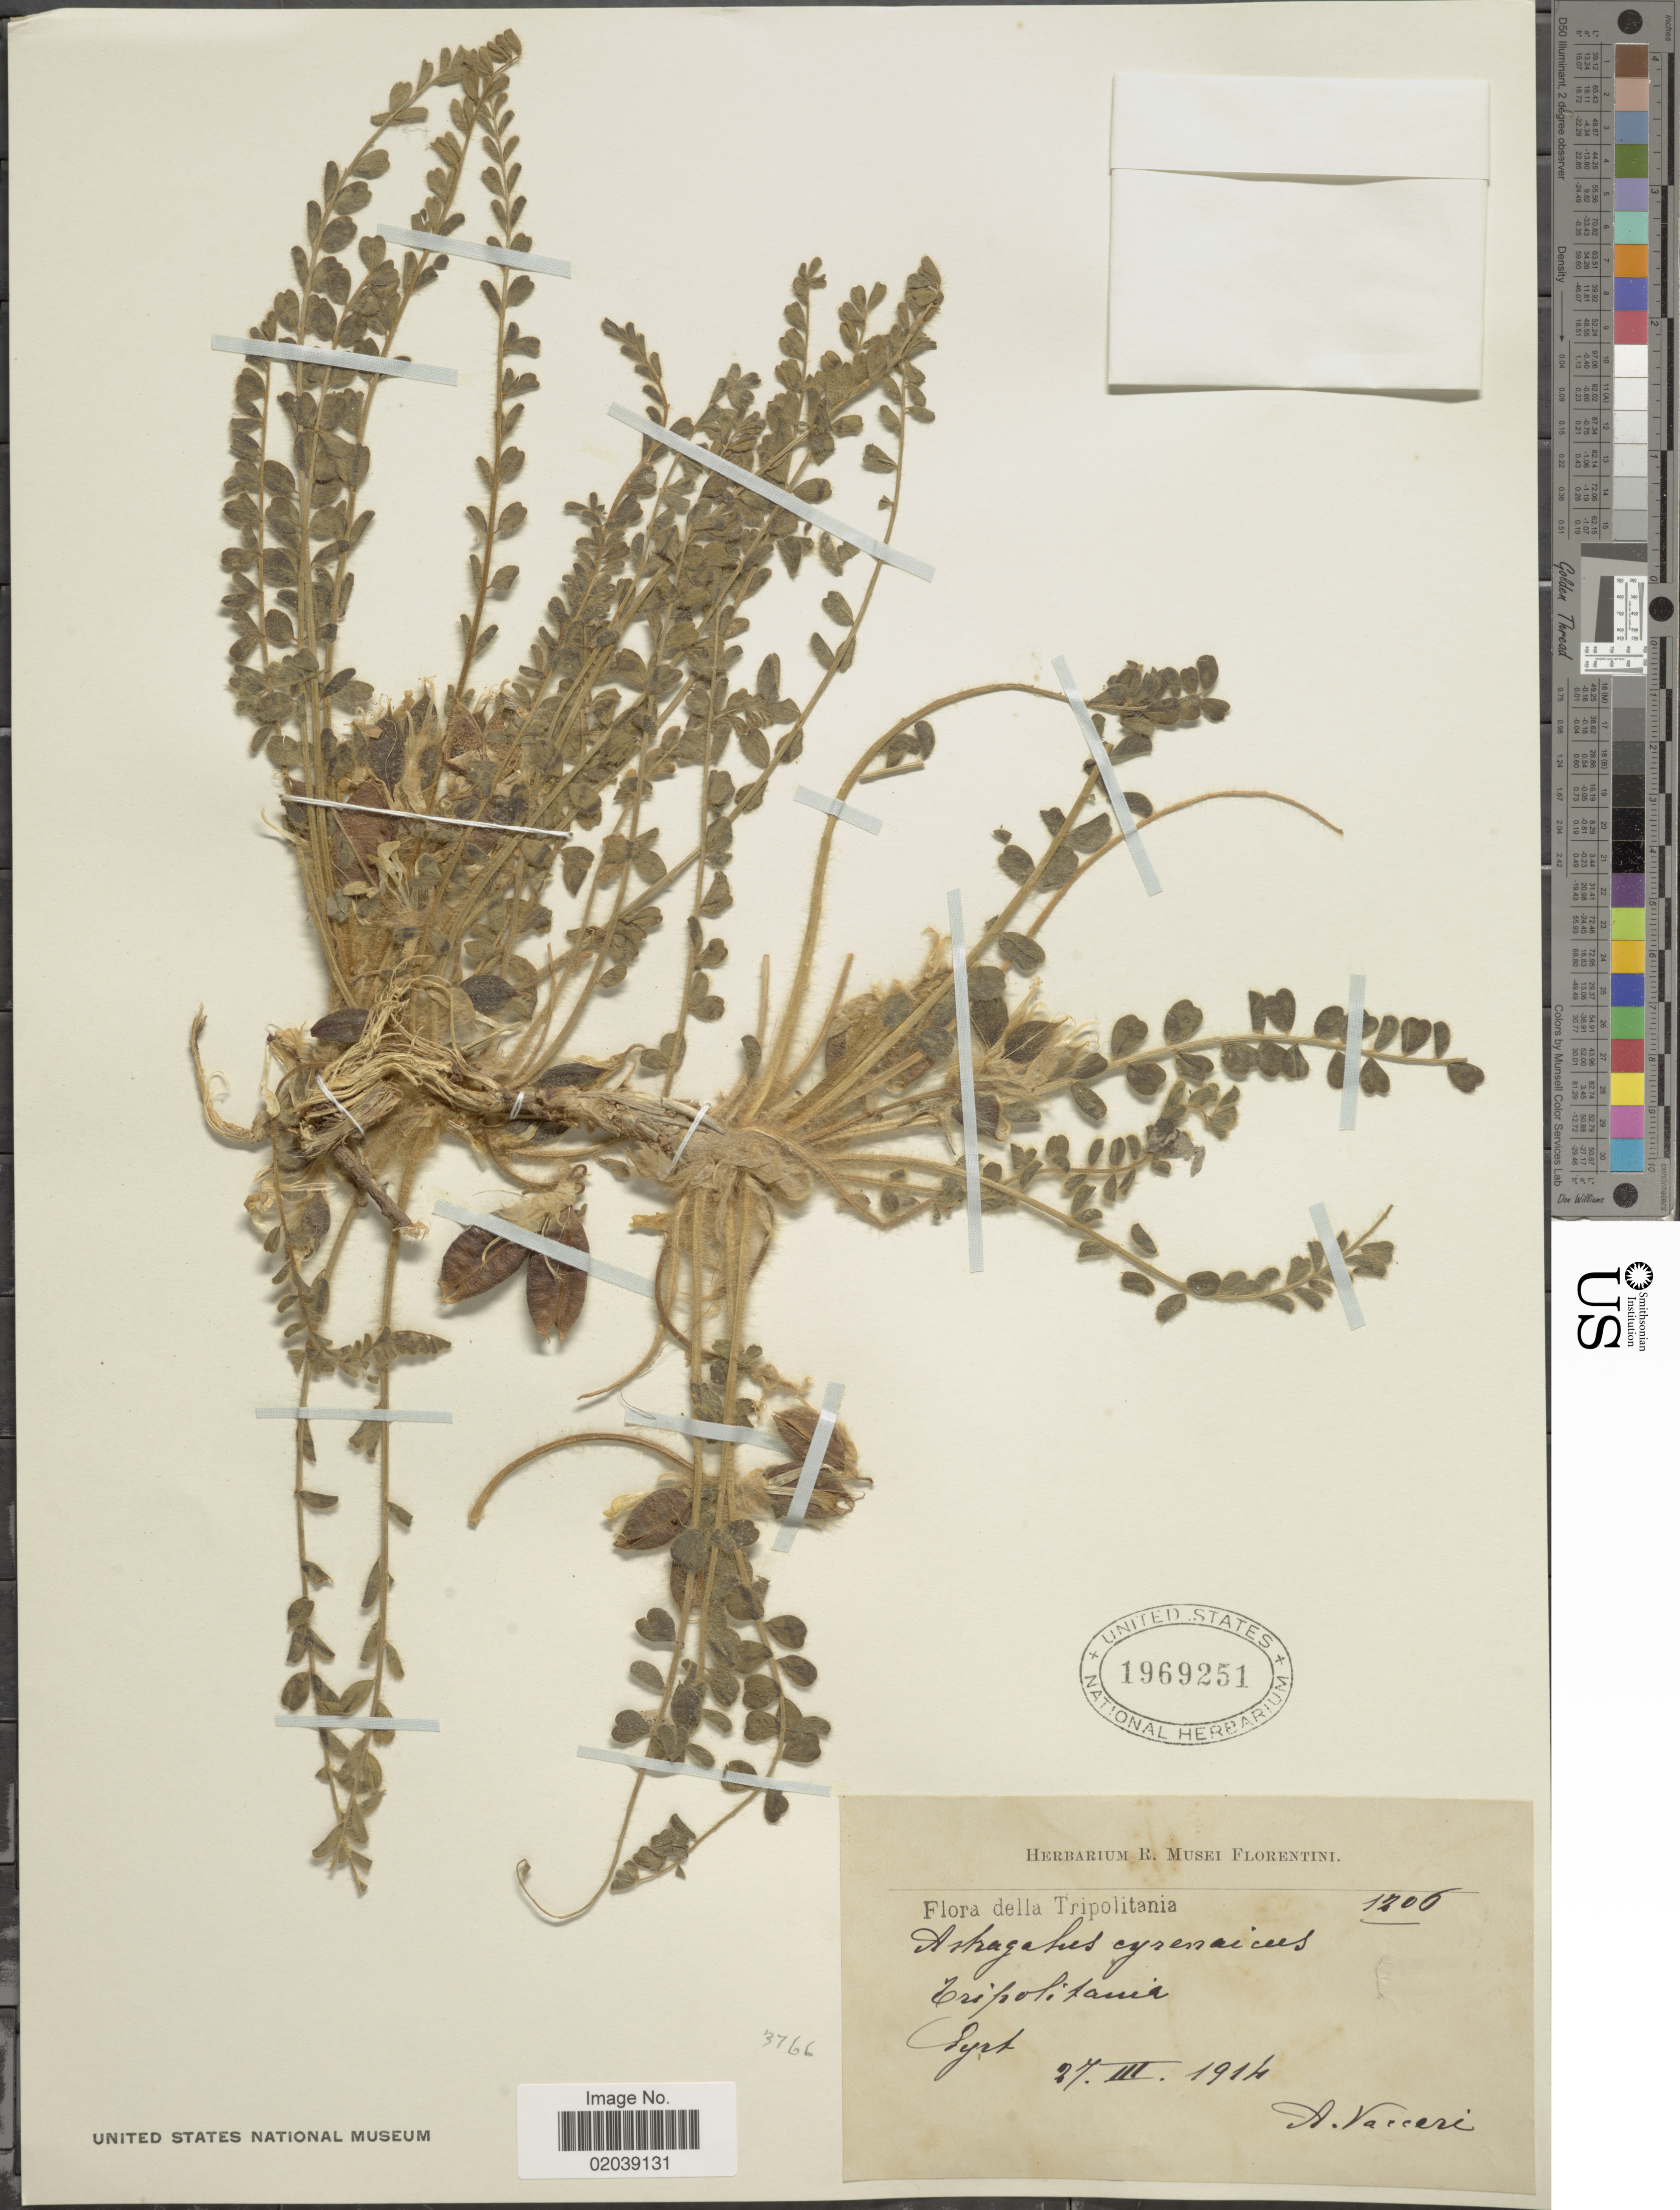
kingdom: Plantae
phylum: Tracheophyta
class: Magnoliopsida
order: Fabales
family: Fabaceae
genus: Astragalus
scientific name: Astragalus cyrenaicus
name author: Coss.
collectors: A. Vaccari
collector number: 1206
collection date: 1914-03-27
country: Libya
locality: Syrt, Tripolitania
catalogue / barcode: US 1969251